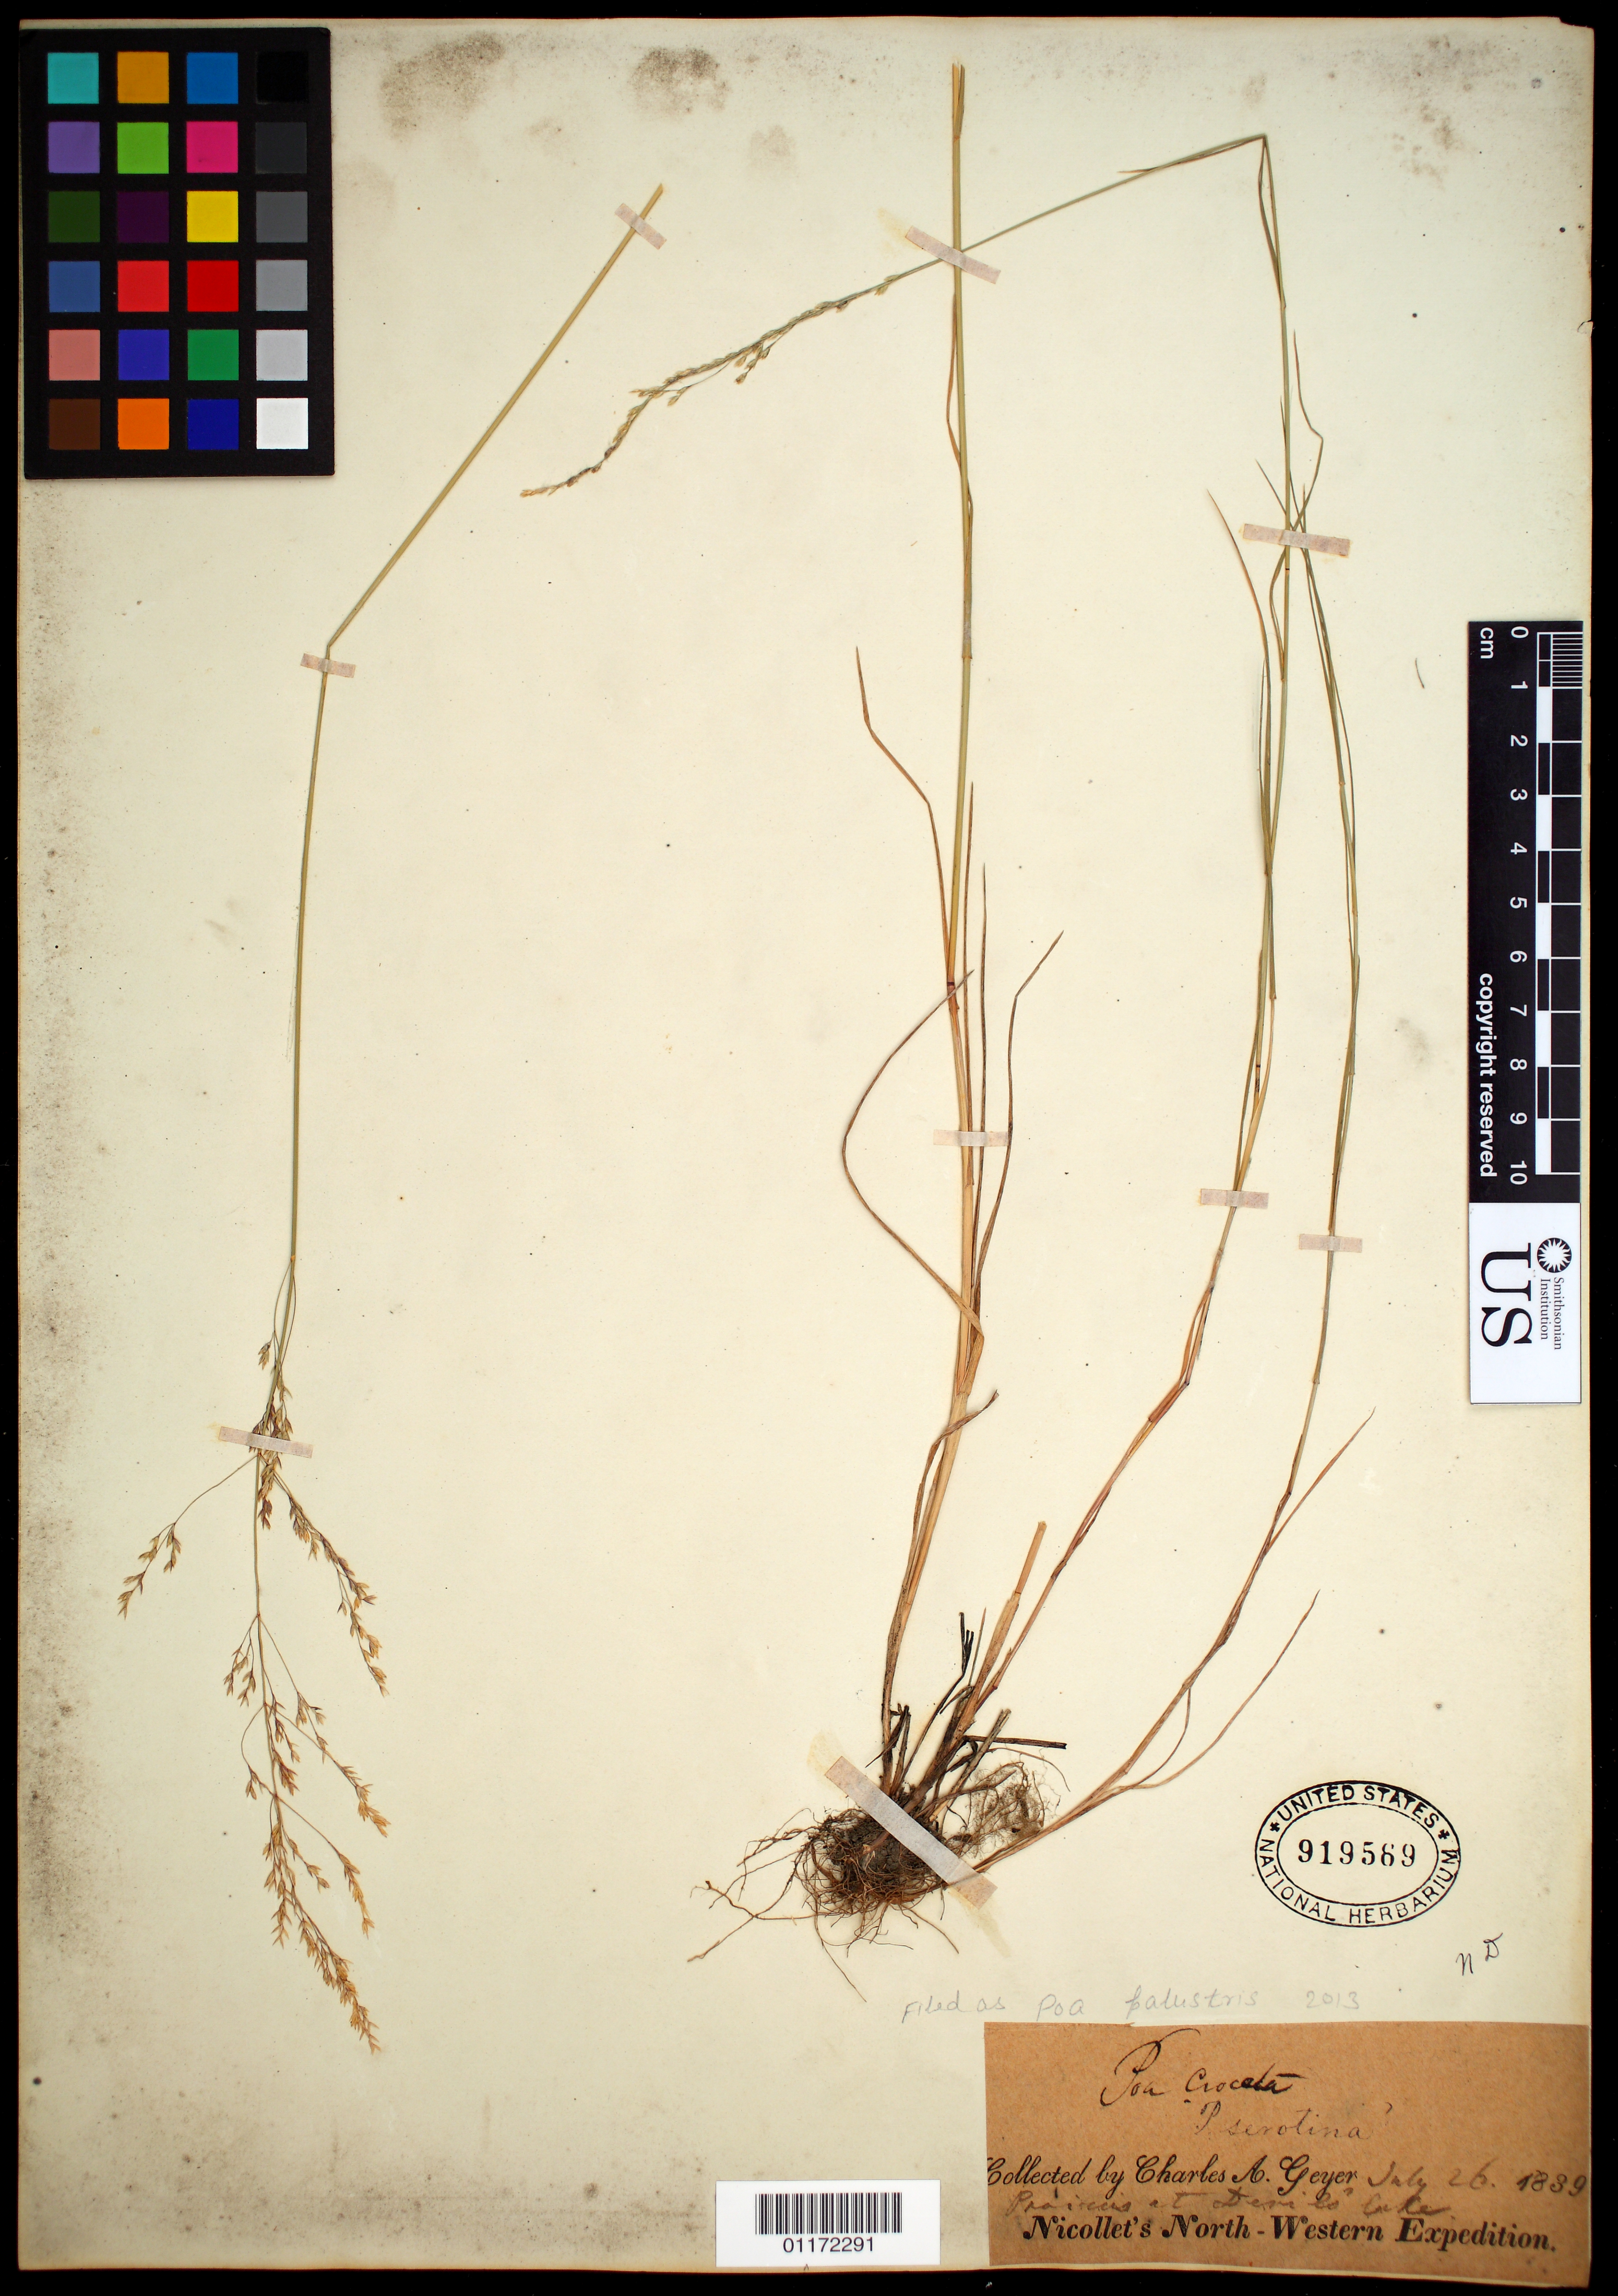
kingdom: Plantae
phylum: Tracheophyta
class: Liliopsida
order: Poales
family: Poaceae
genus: Poa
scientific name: Poa palustris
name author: L.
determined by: Poaceae Reorganization Project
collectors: C. A. Geyer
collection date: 1839-07-26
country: United States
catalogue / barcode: US 919569